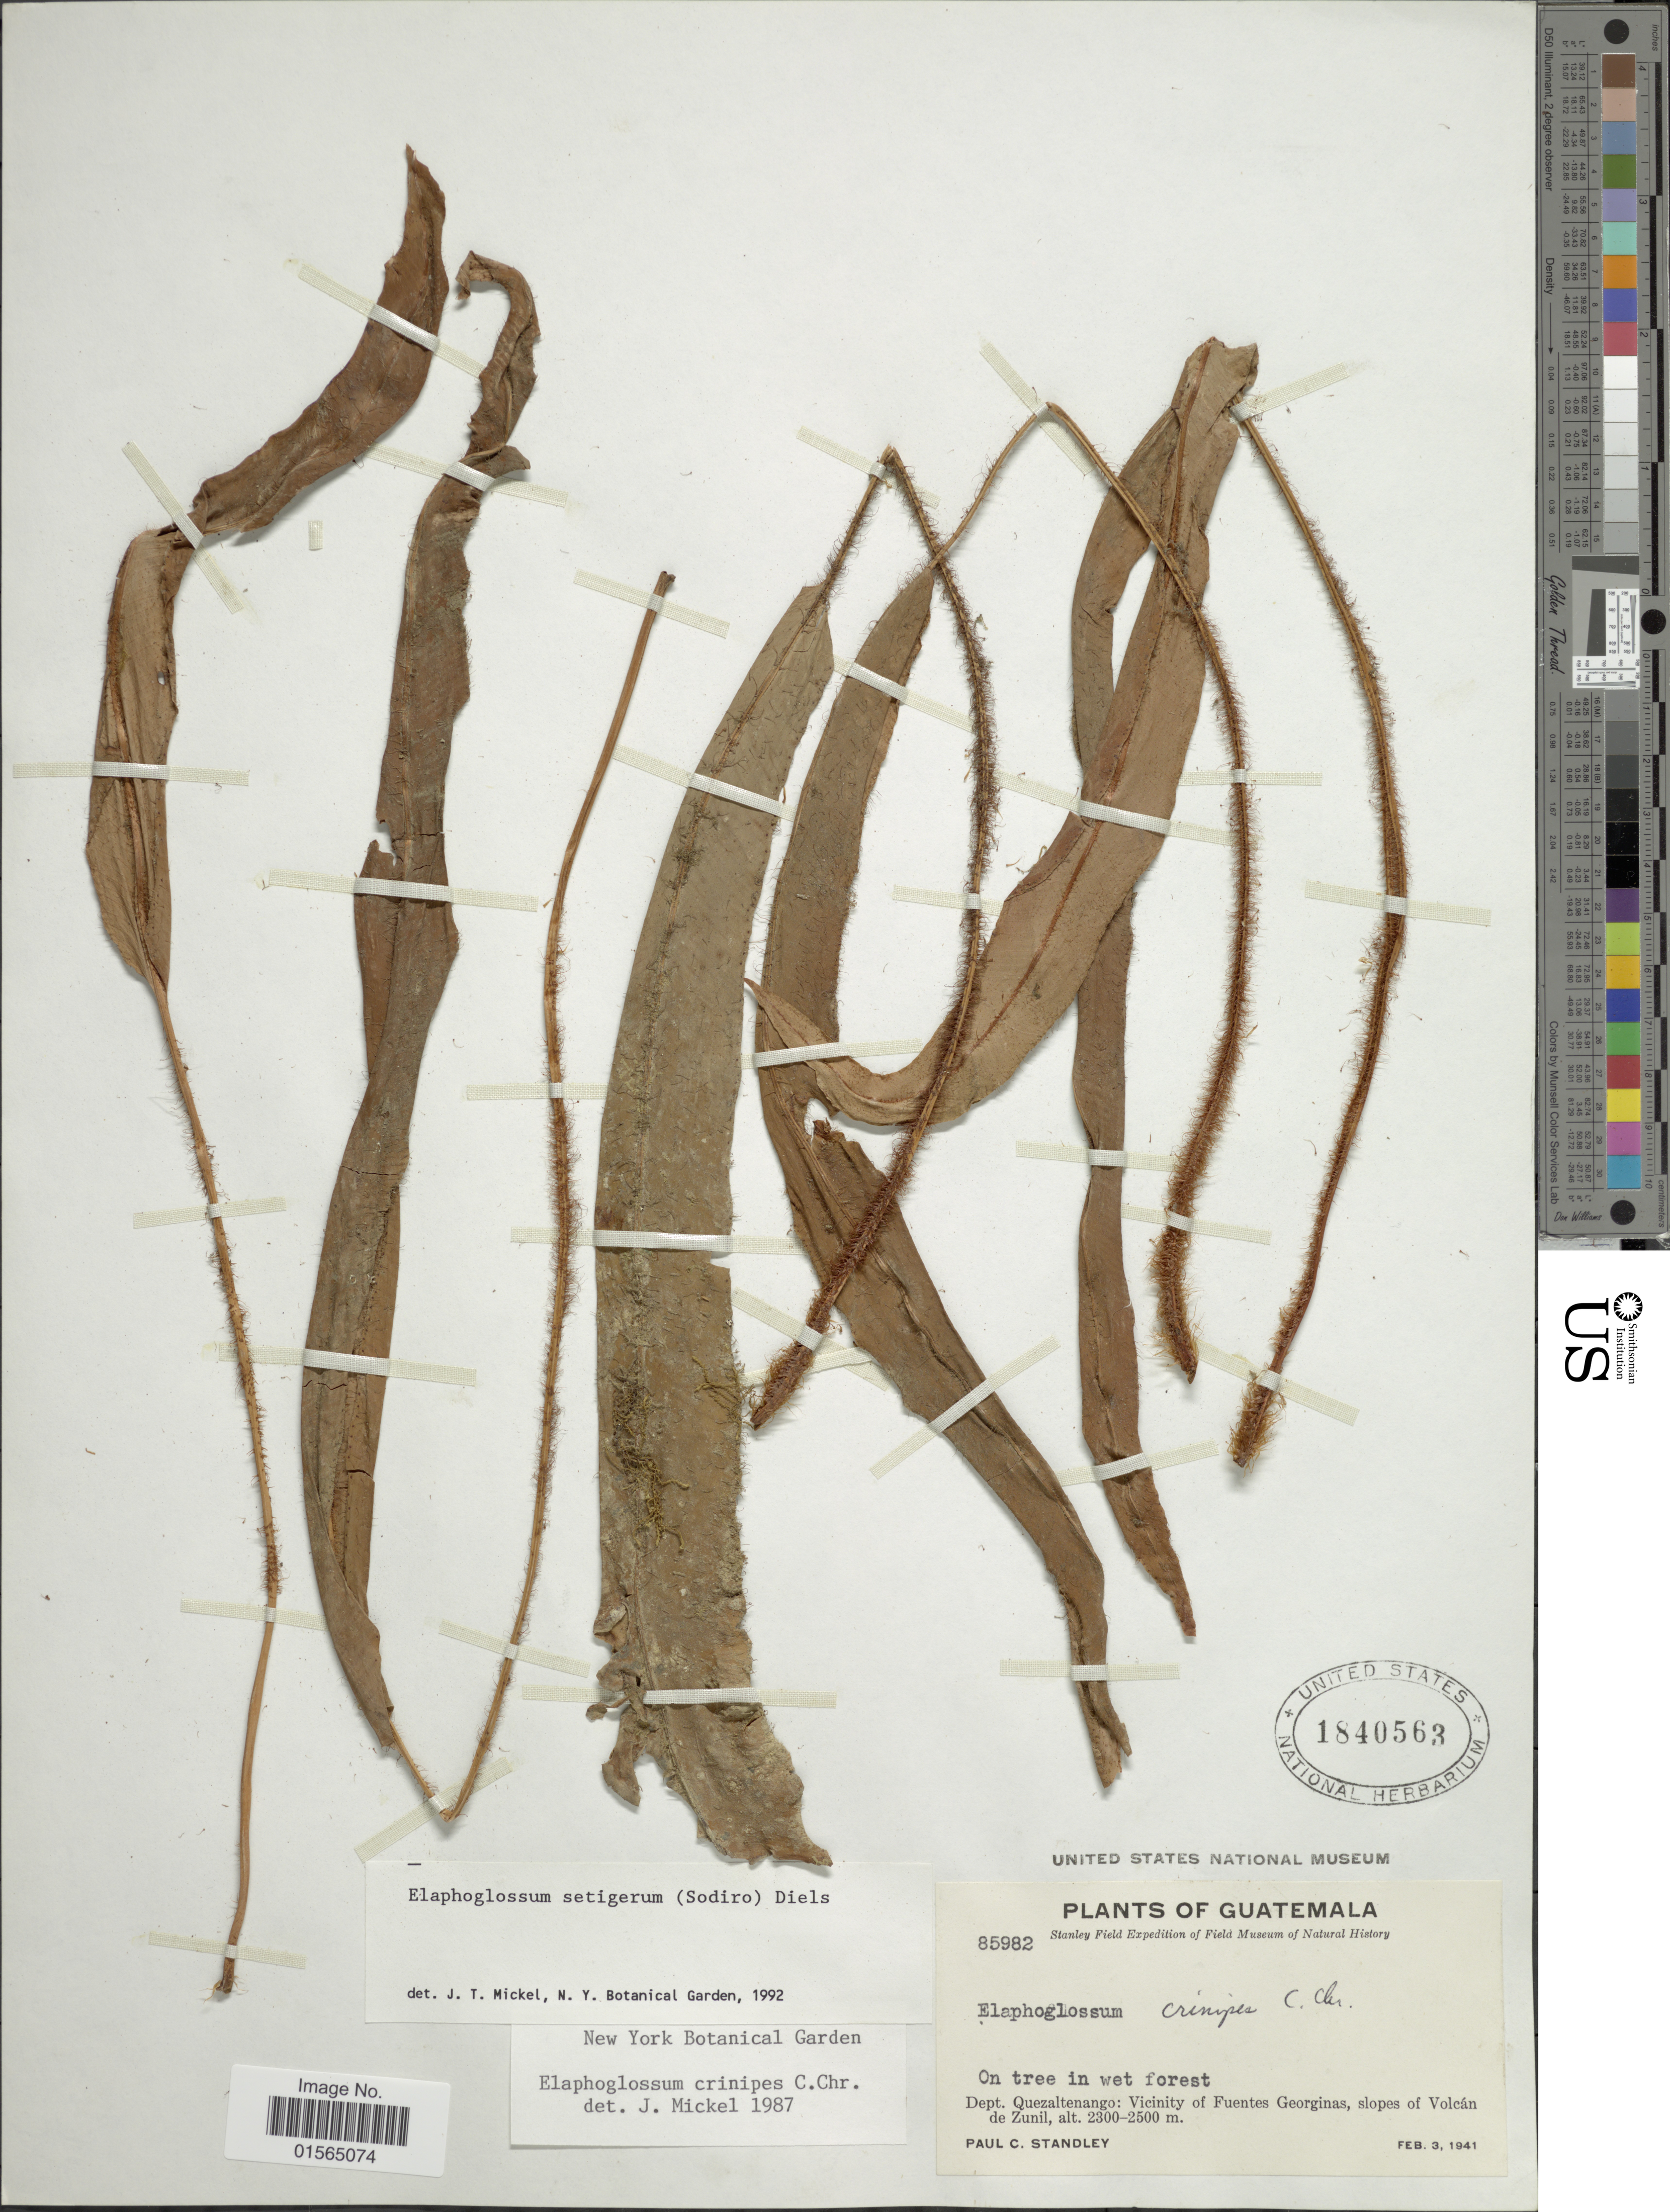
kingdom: Plantae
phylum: Tracheophyta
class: Polypodiopsida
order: Polypodiales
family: Dryopteridaceae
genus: Elaphoglossum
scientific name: Elaphoglossum setigerum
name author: (Sodiro) Diels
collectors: P. C. Standley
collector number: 85982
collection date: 1941-02-03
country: Guatemala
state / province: Quetzaltenango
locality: Vicinity of Fuentes Georgines, slopes of Volcan de Zunil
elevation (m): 2300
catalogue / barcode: US 1840563